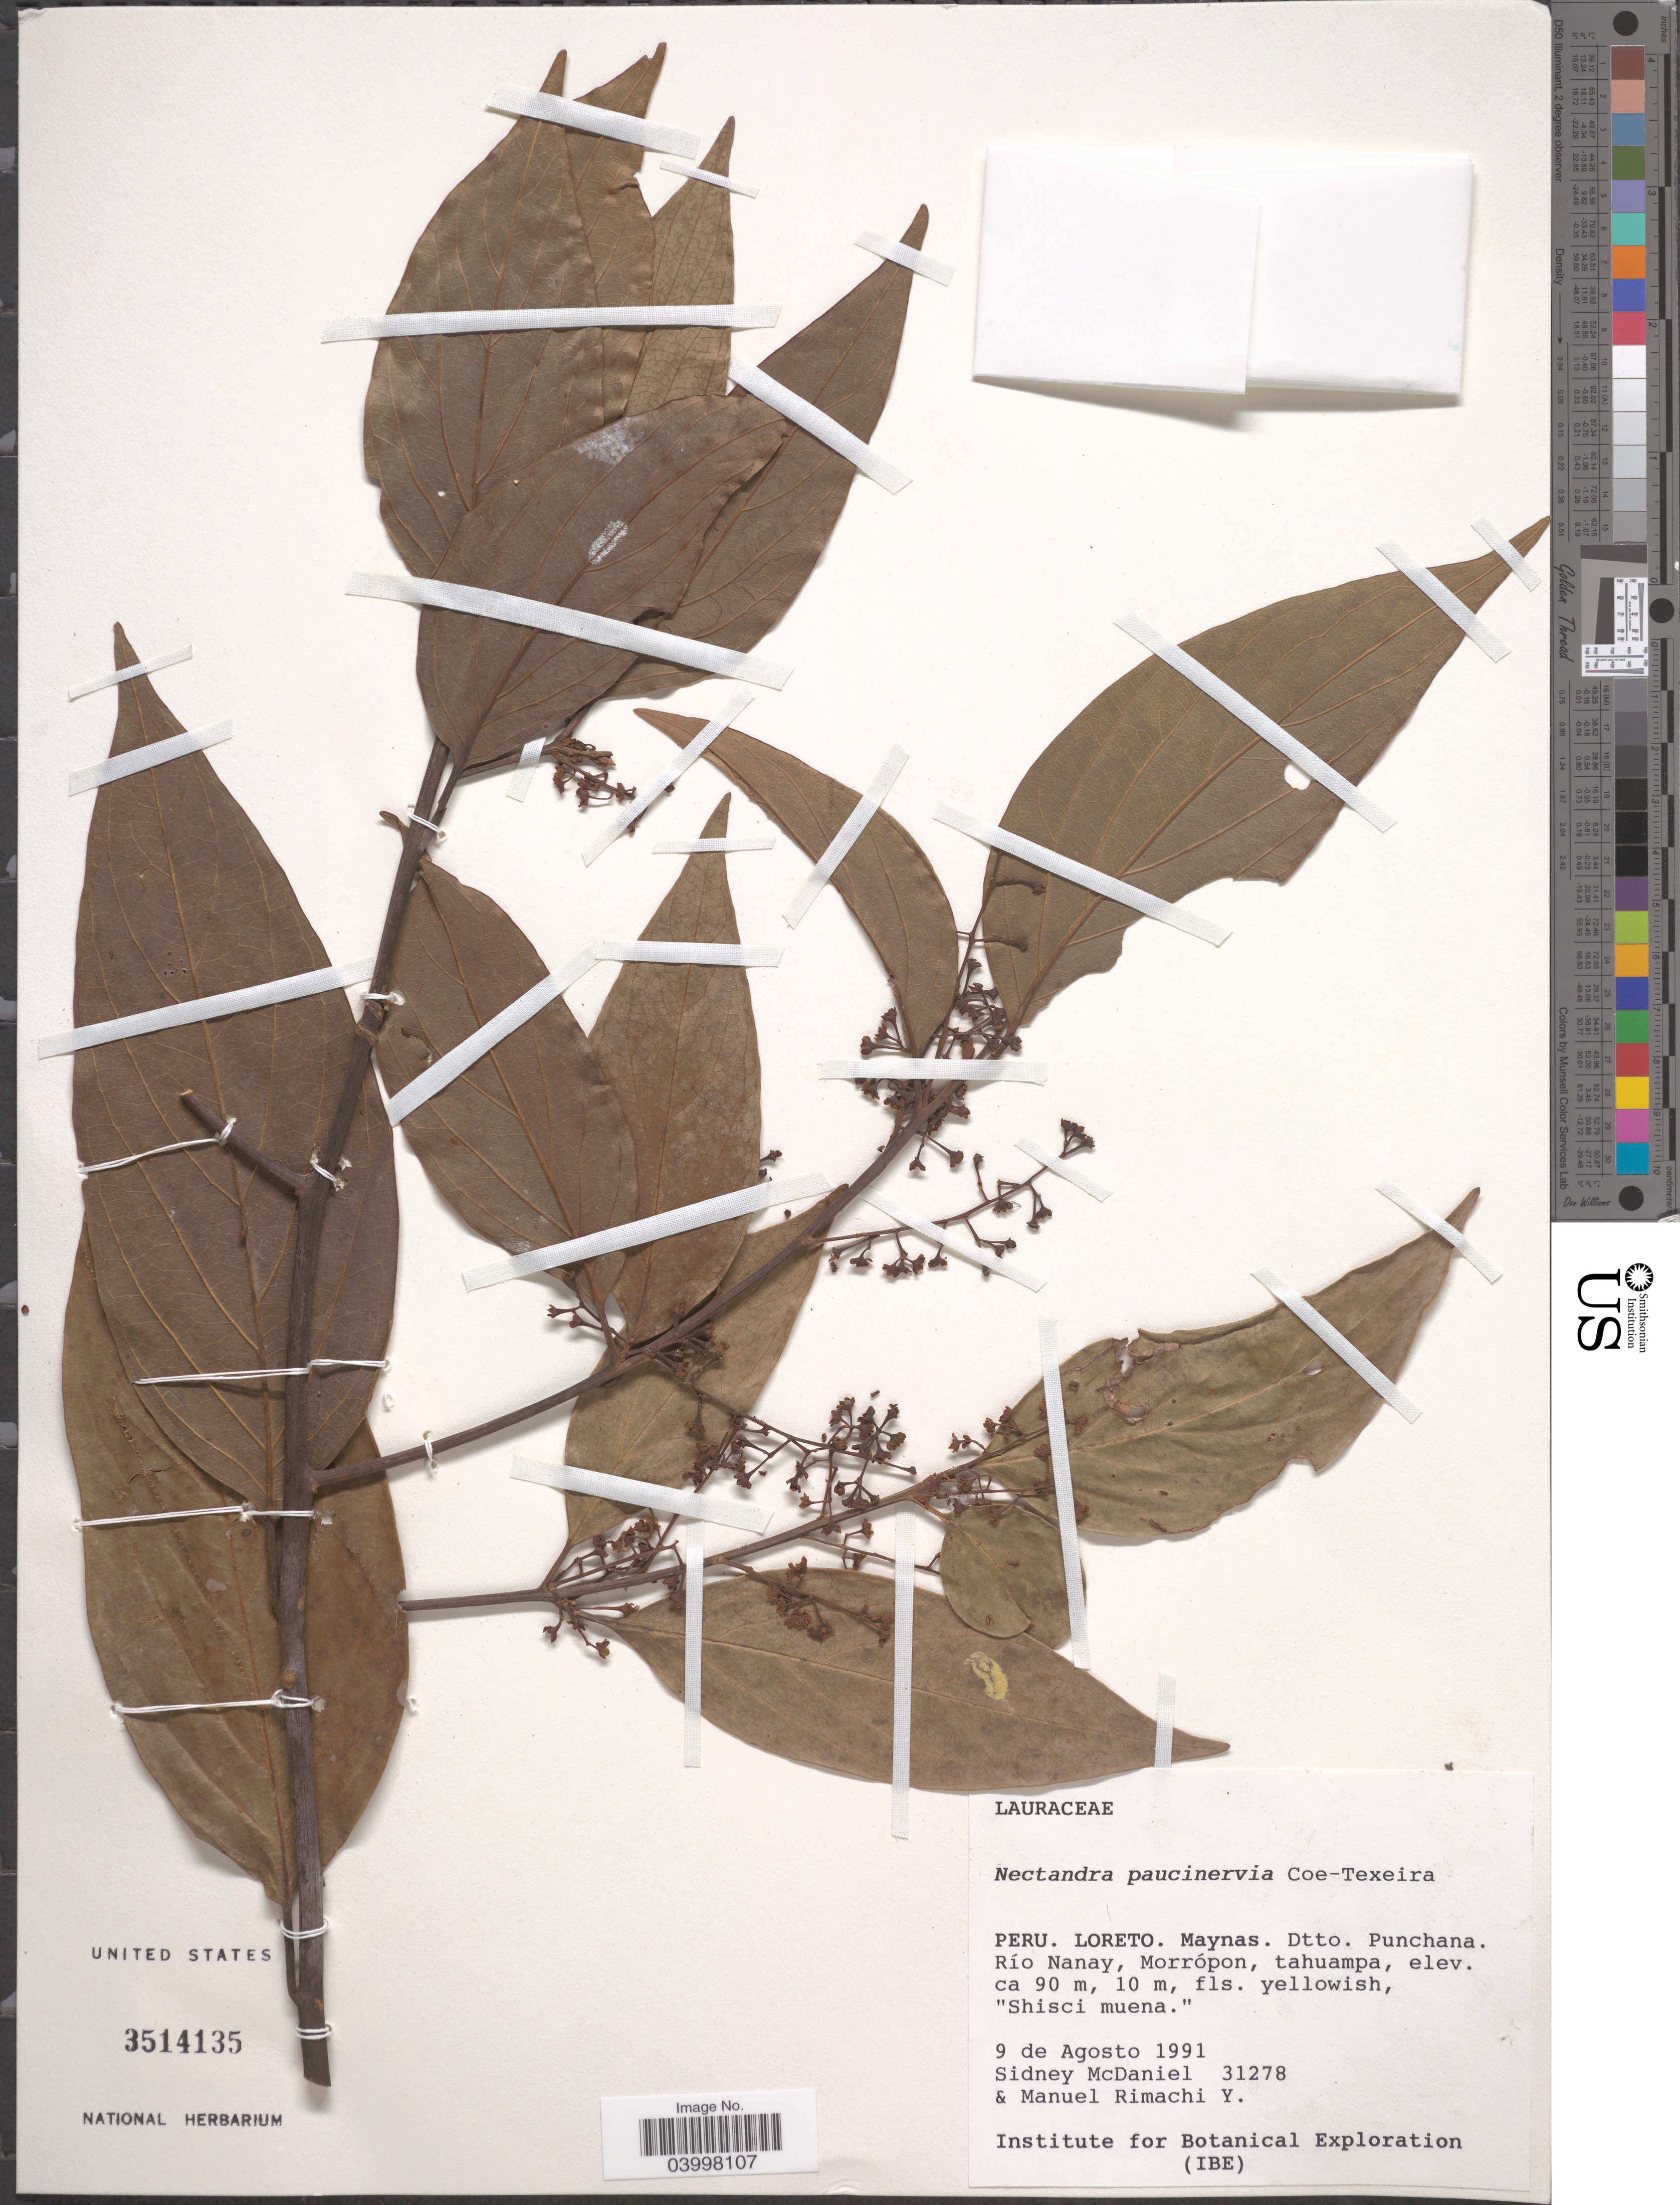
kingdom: Plantae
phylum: Tracheophyta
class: Magnoliopsida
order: Laurales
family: Lauraceae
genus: Nectandra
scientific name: Nectandra paucinervia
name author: Coe-Teix.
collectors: S. McDaniel & M. Rimachi Y.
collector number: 31278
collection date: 1991-08-09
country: Peru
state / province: Loreto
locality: Maynas. Dtto. Punchana. Río Nanay, Morrópon, tahuampa.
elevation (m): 90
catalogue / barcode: US 3514135